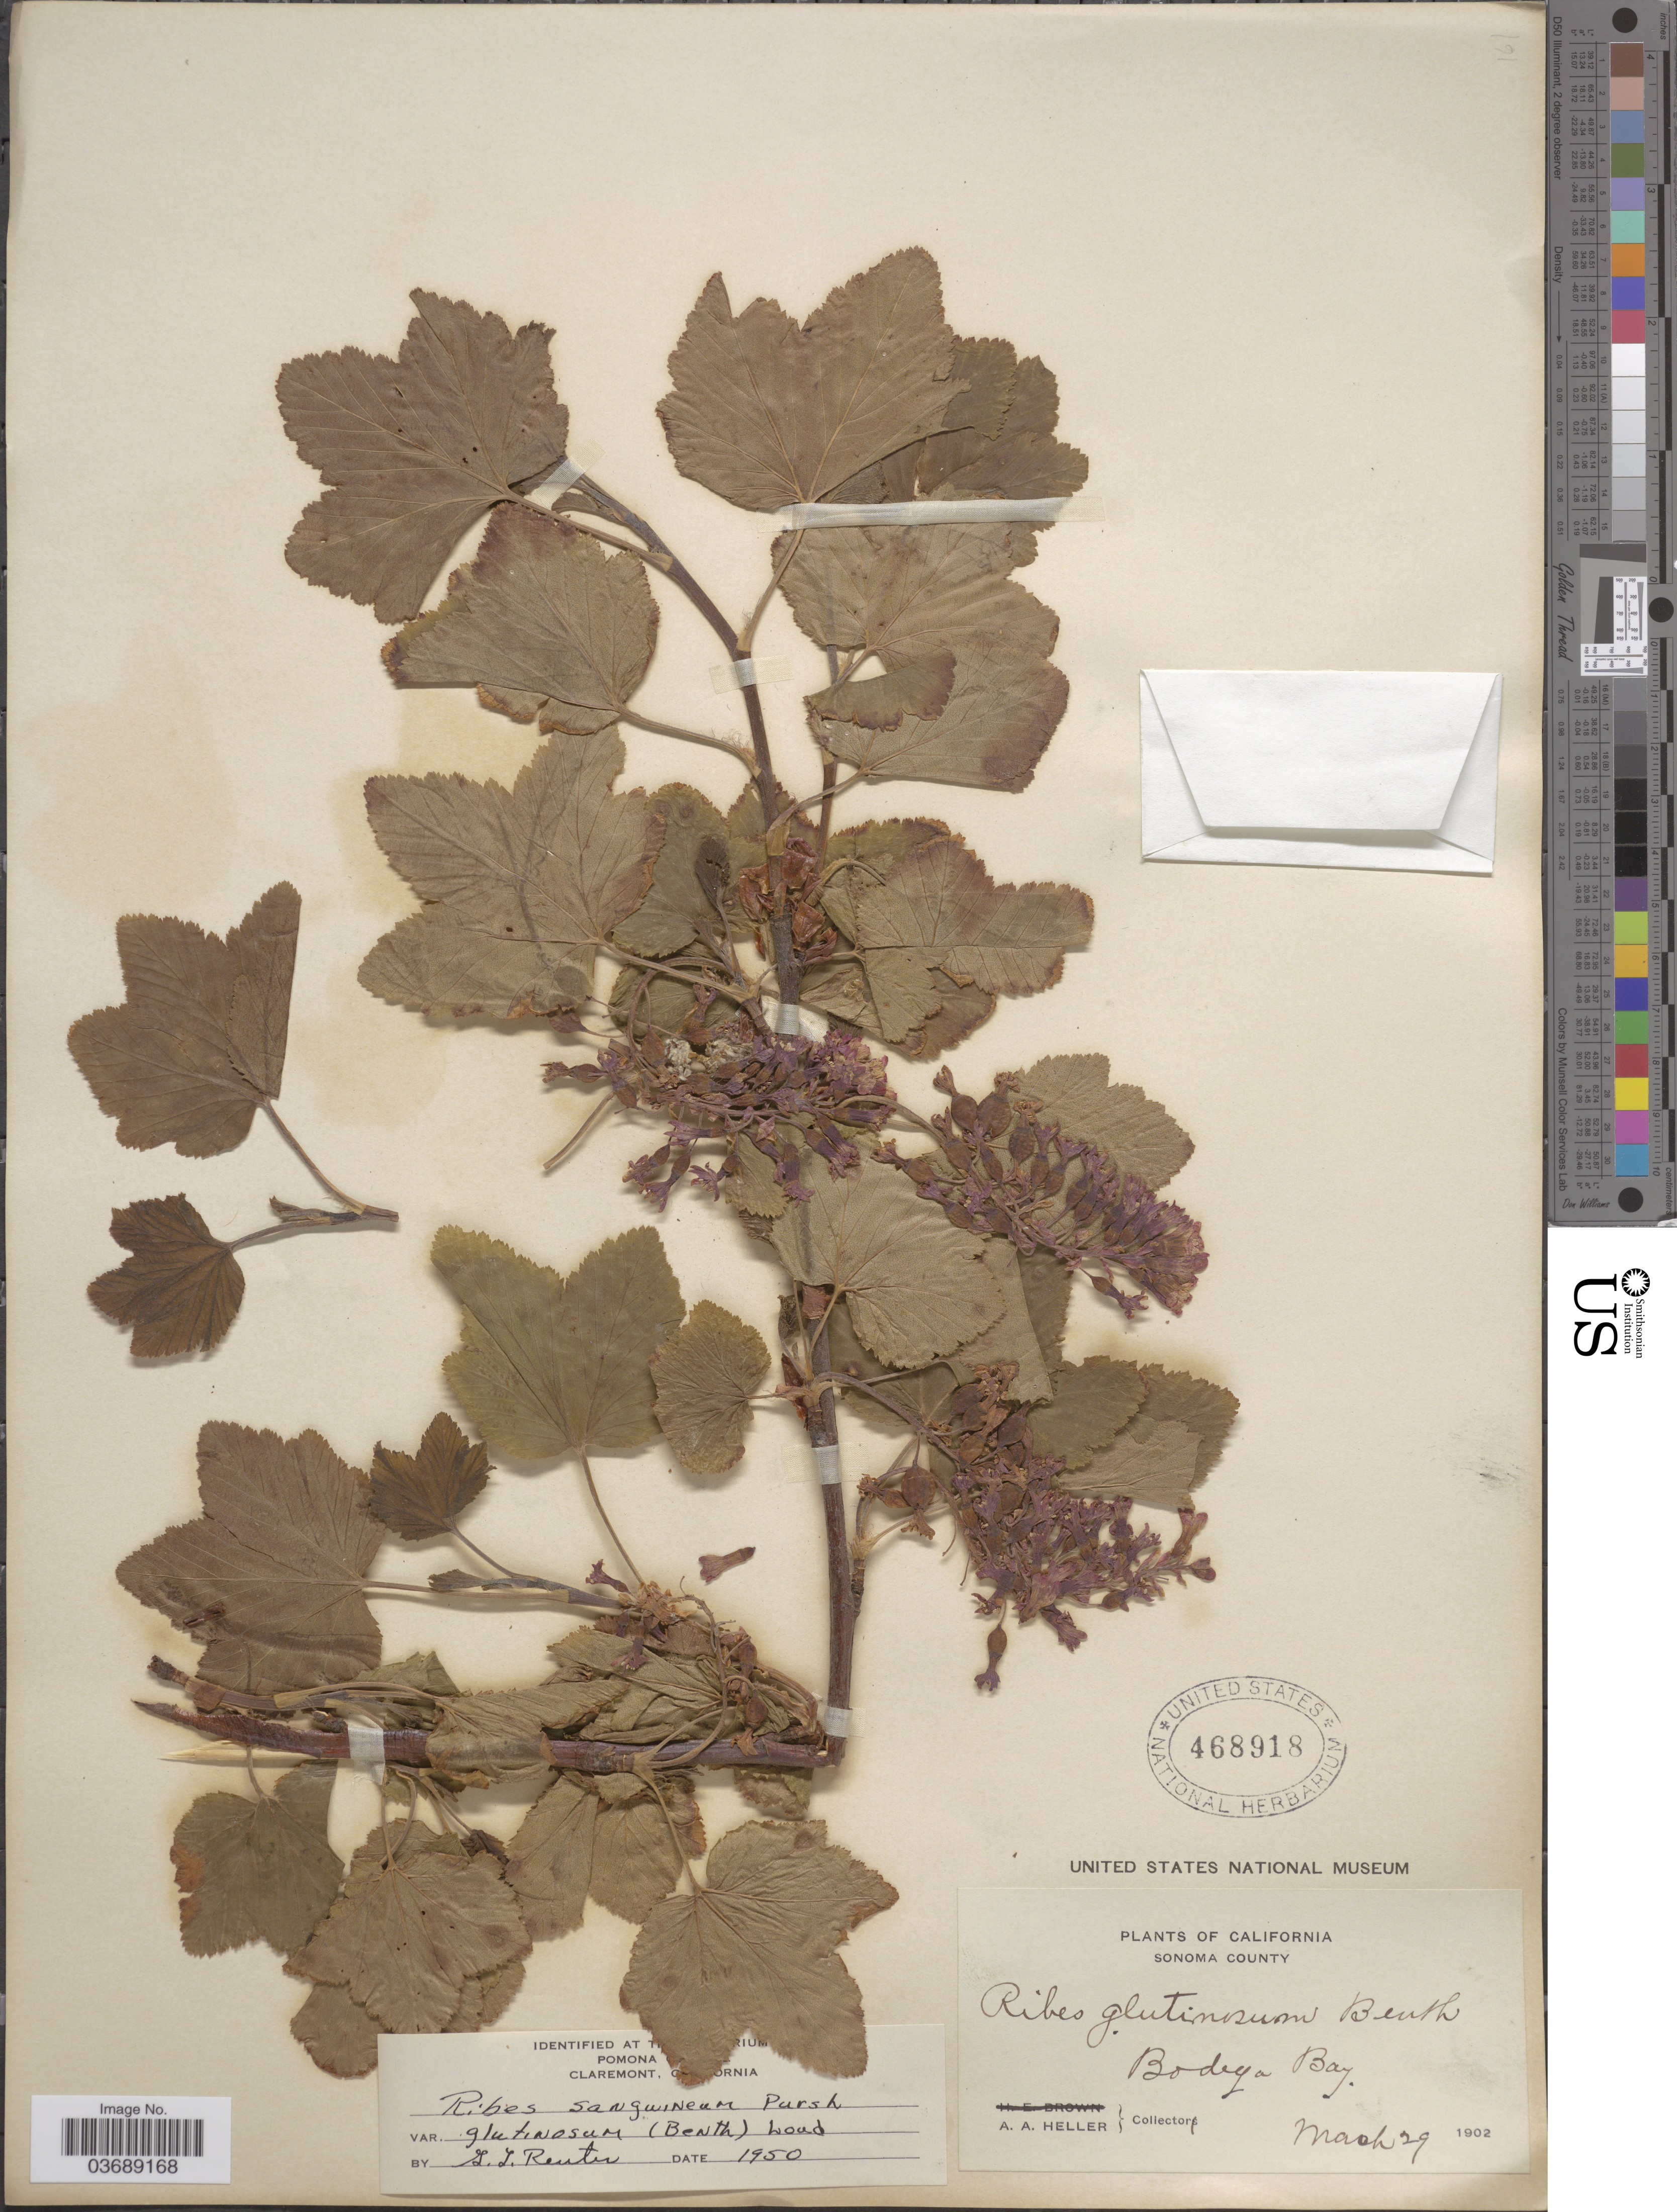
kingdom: Plantae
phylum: Tracheophyta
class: Magnoliopsida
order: Saxifragales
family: Grossulariaceae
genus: Ribes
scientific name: Ribes sanguineum var. glutinosum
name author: (Benth.) Loudon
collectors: A. A. Heller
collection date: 1902-03-29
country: United States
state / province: California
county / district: Sonoma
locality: Sonoma County. Bodeya Bay.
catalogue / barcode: US 468918